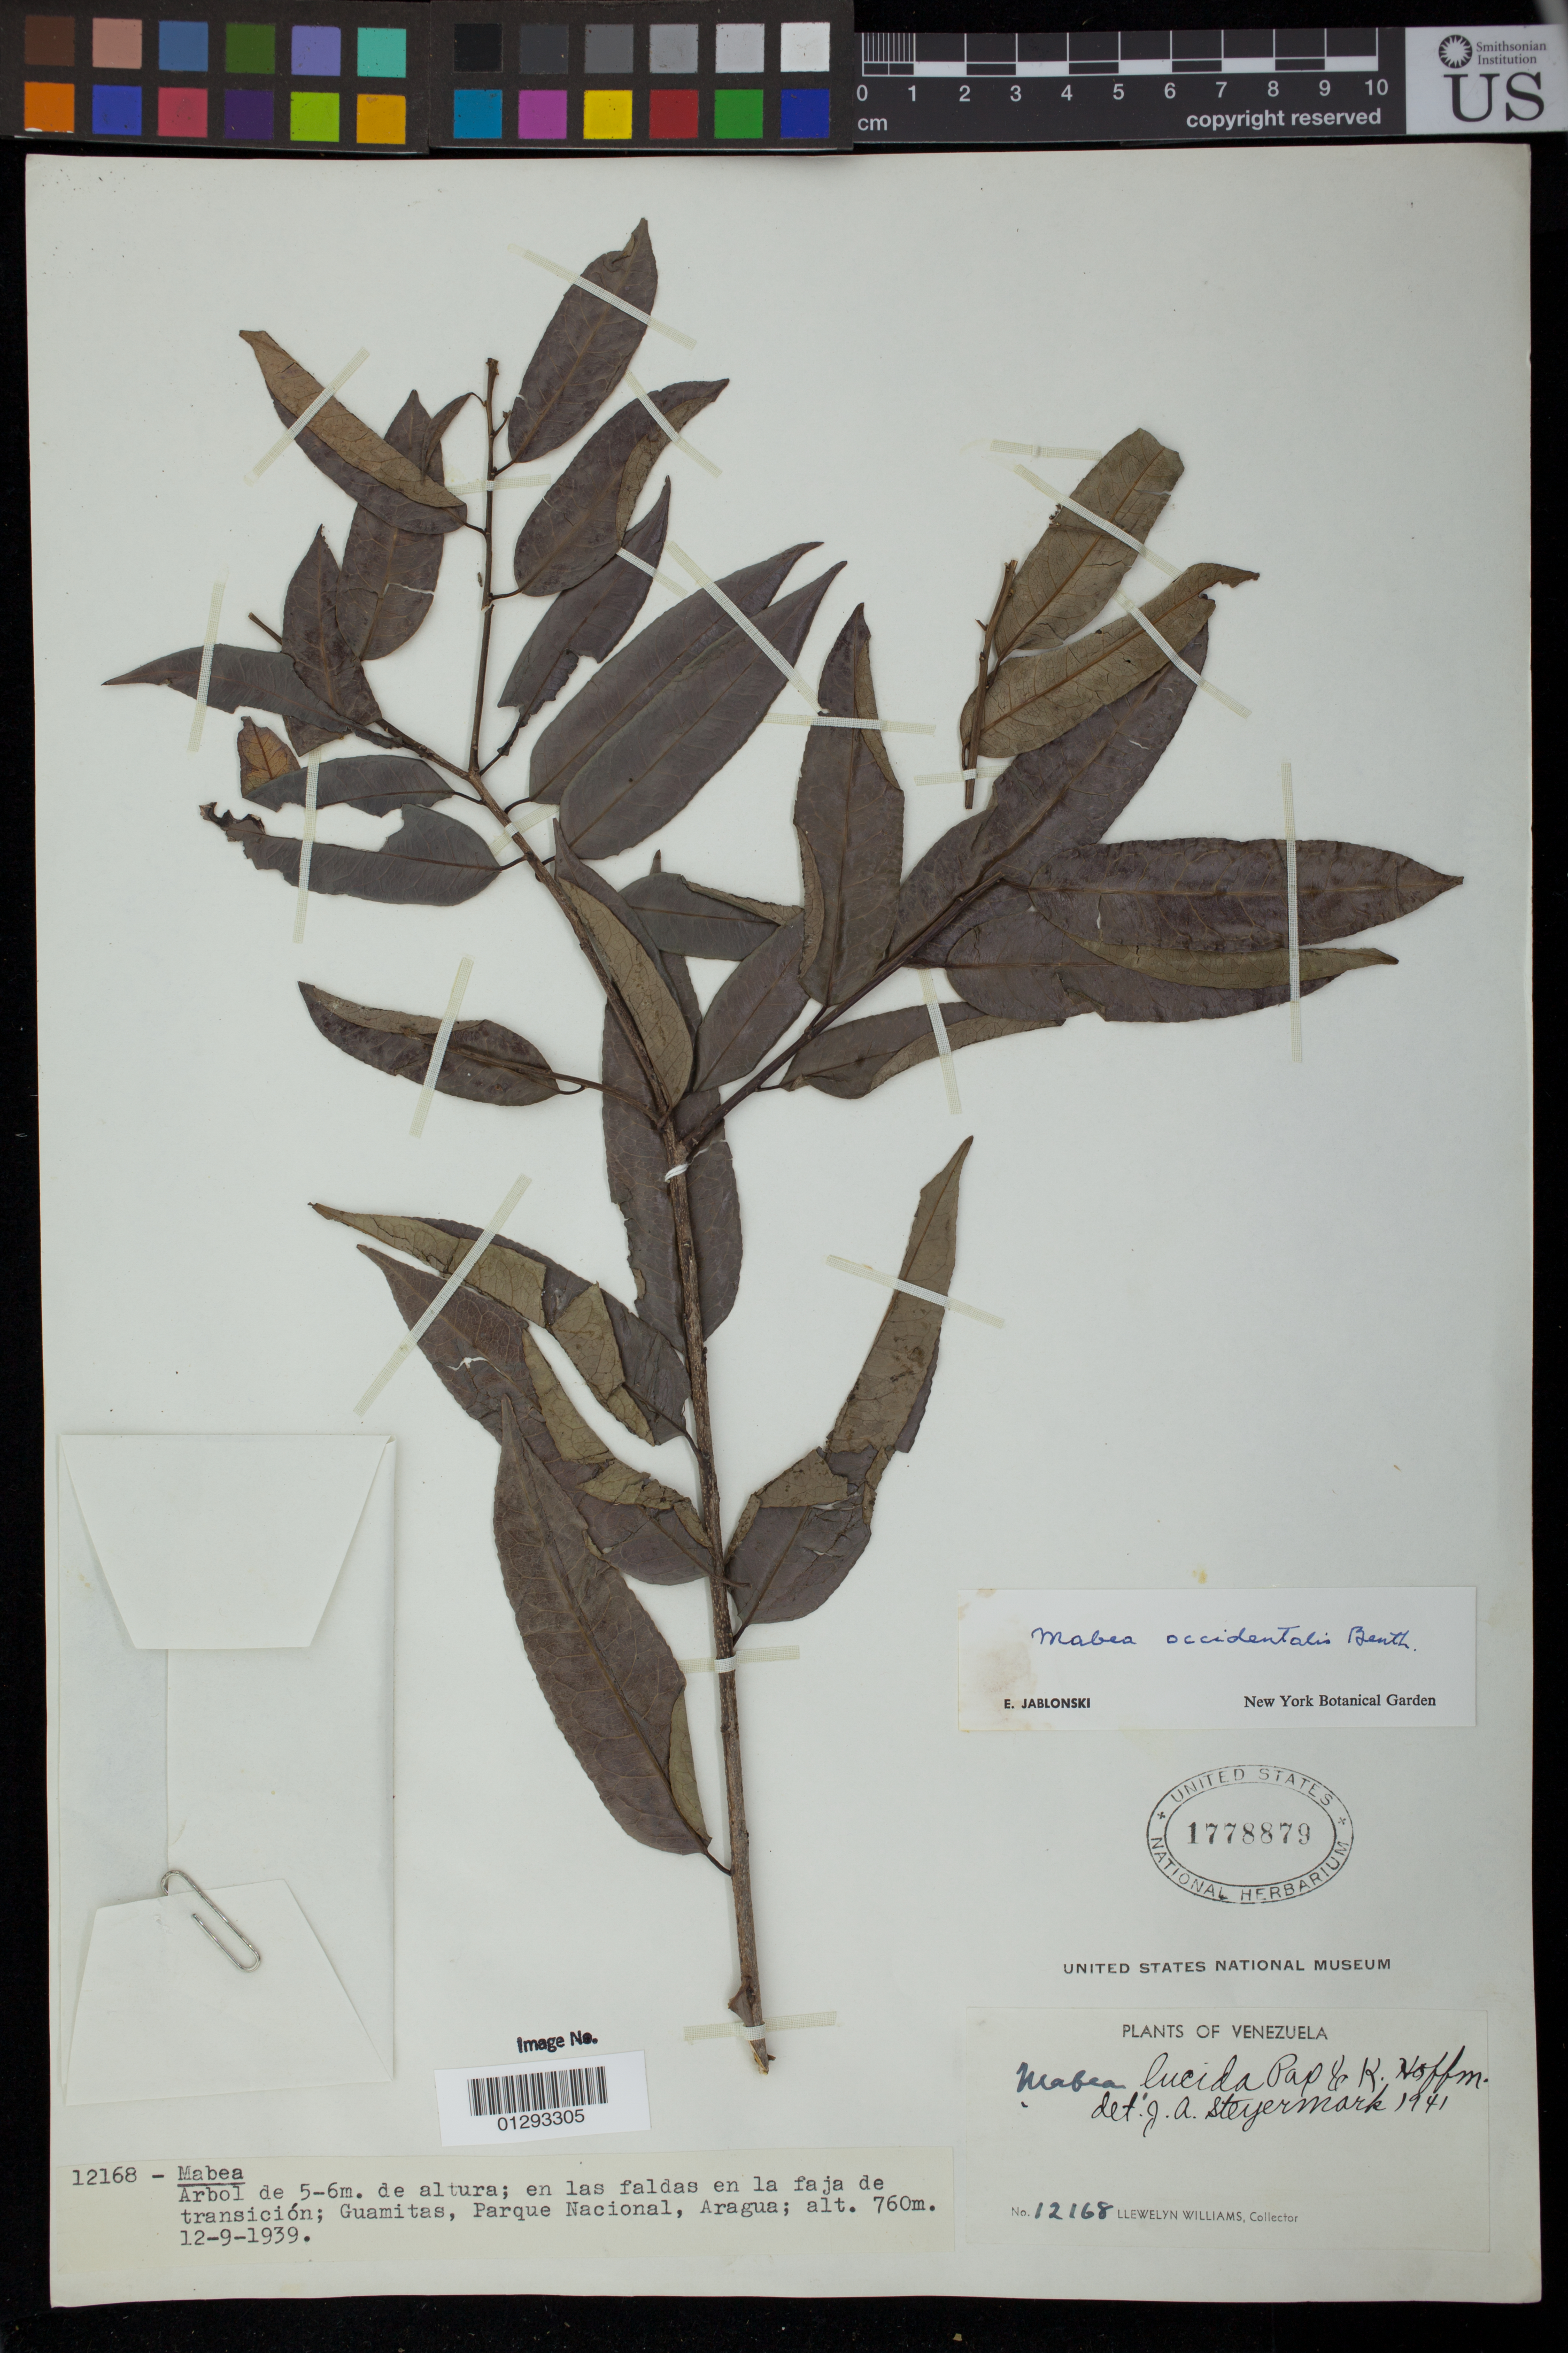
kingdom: Plantae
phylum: Tracheophyta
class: Magnoliopsida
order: Malpighiales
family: Euphorbiaceae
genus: Mabea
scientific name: Mabea occidentalis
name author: Benth.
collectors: Ll. Williams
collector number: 12168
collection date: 1939-09-12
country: Venezuela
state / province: Aragua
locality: Guamitas, Parque Nacional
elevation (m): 760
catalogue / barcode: US 1778879